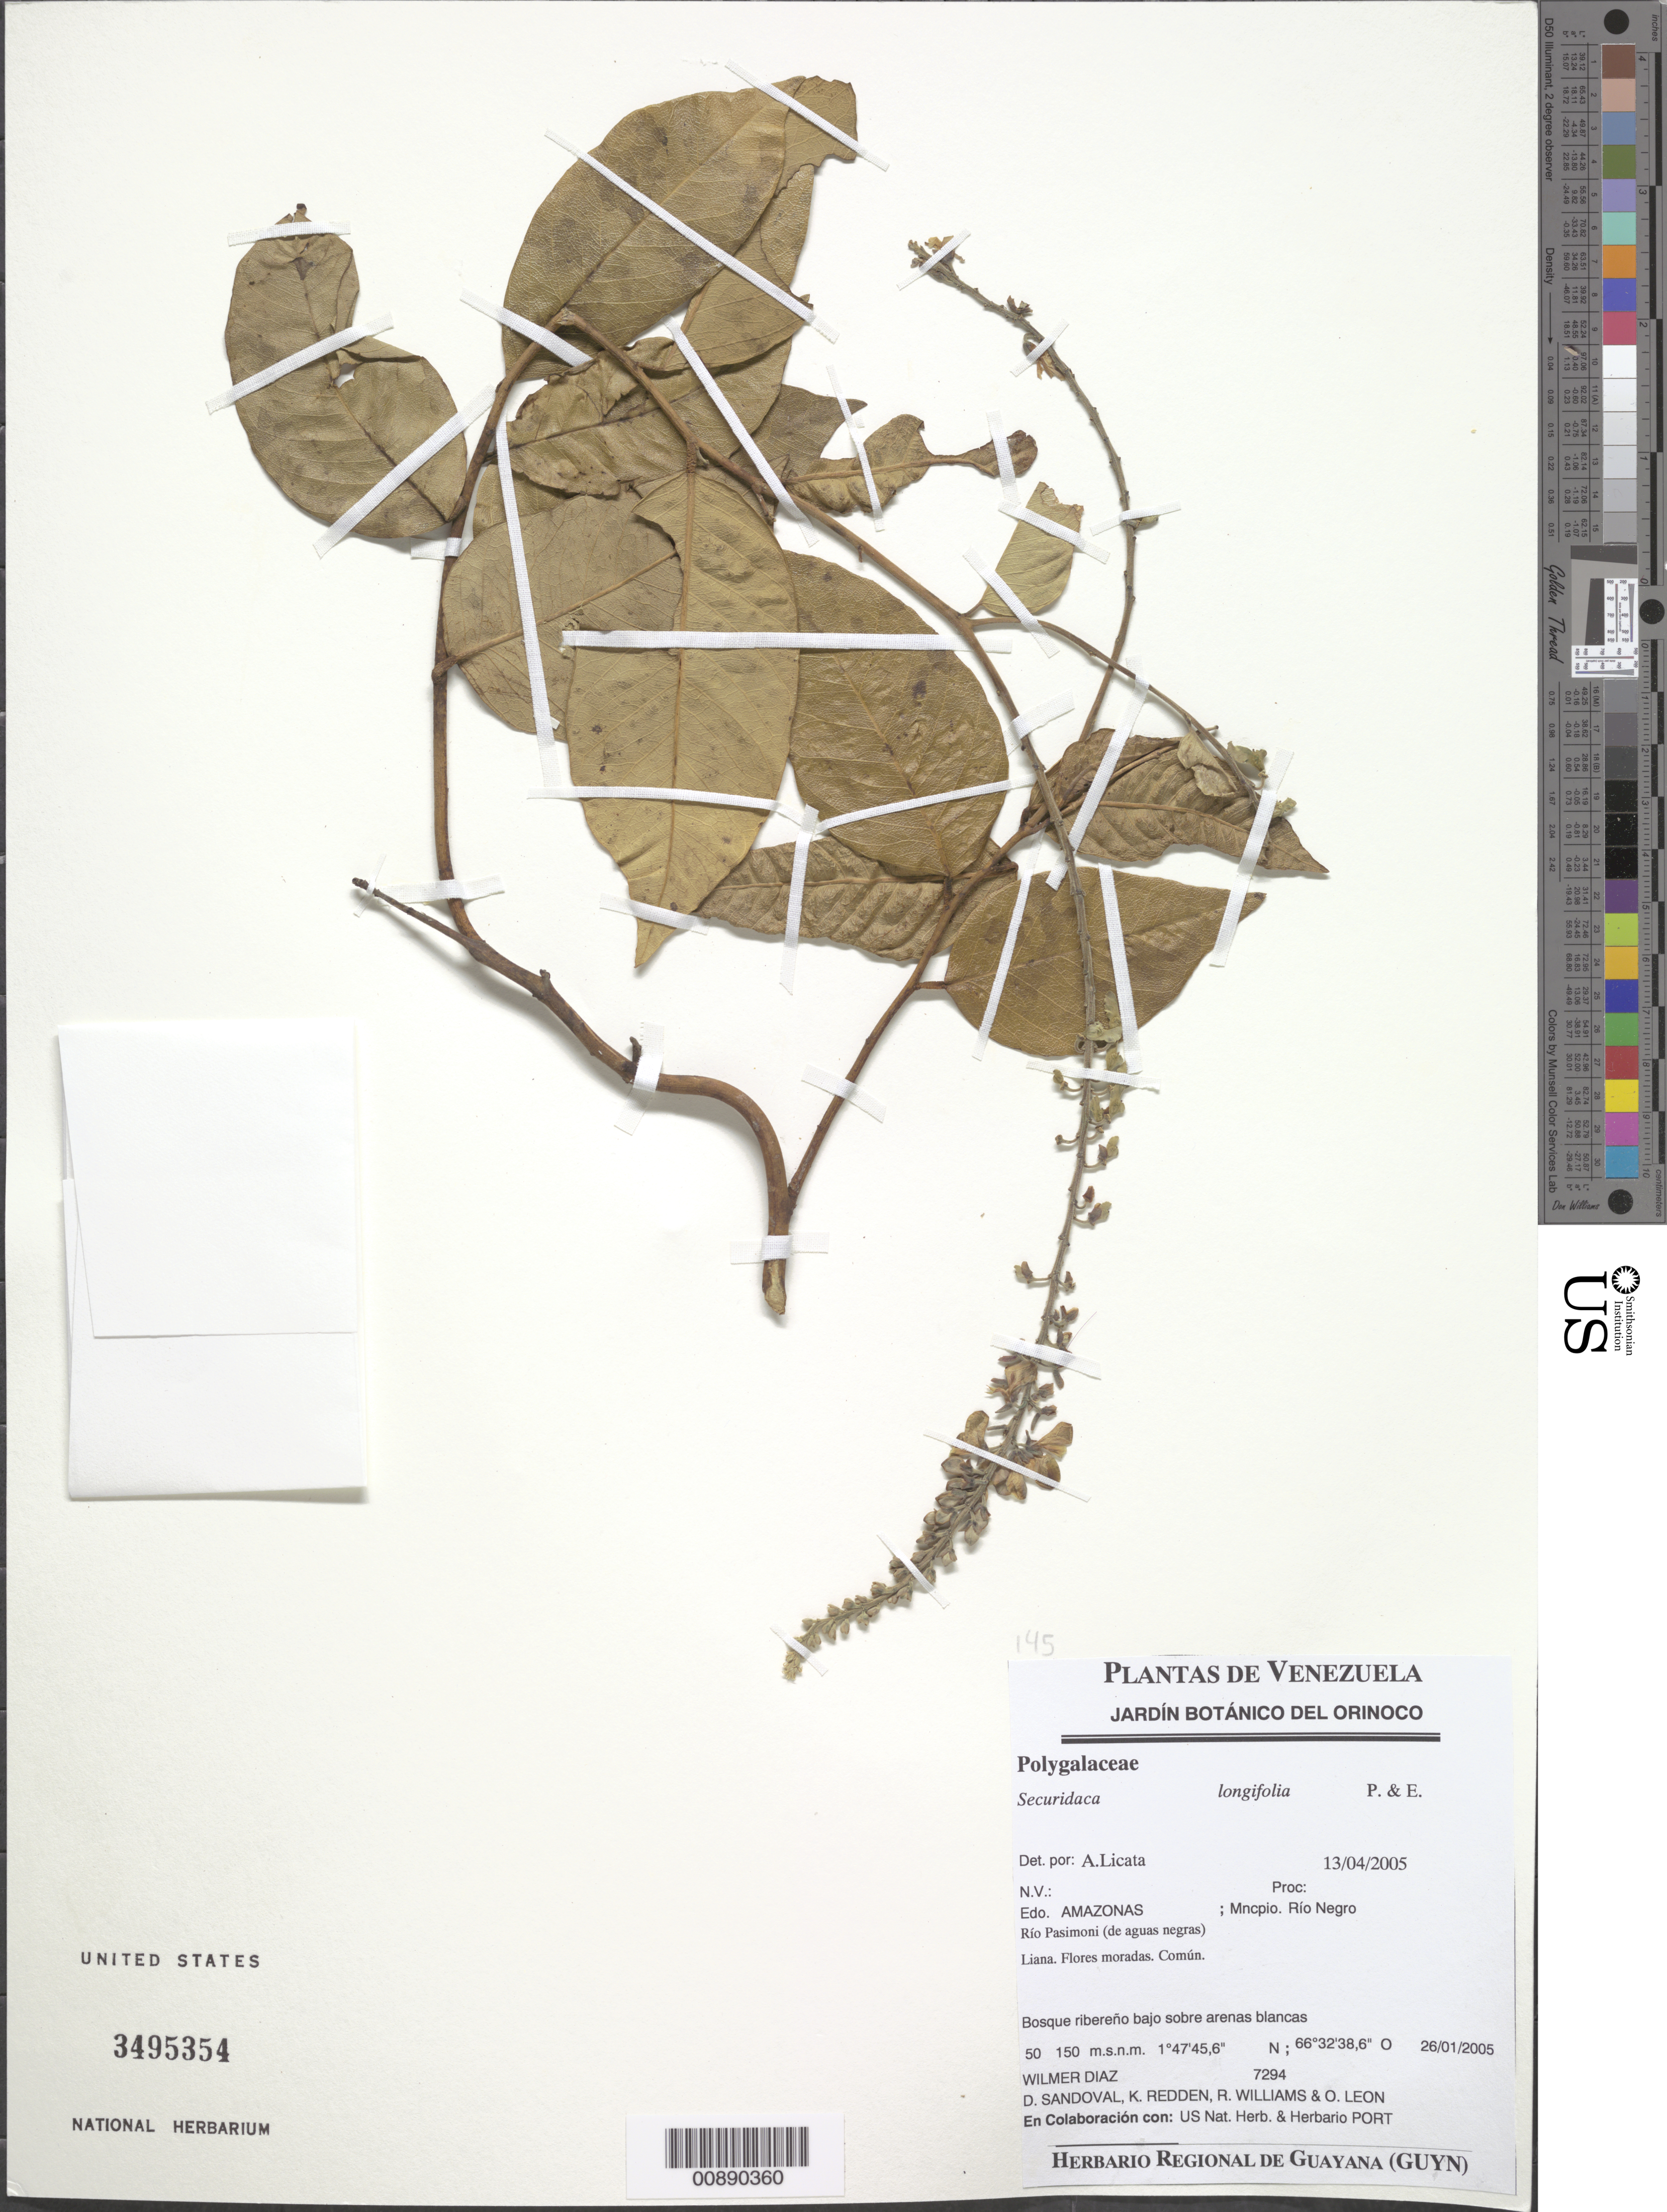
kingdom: Plantae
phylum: Tracheophyta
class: Magnoliopsida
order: Fabales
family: Polygalaceae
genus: Securidaca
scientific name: Securidaca longifolia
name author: Poepp. & Endl.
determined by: Licata, A., (PORT), Univ. Nac. Exp. de los Llanos Ezequiel Zamora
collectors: W. Díaz P., D. Sandoval, K. M. Redden, R. Williams & O. León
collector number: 7294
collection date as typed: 26-Jan-05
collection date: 2005-01-26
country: Venezuela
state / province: Amazonas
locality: Mun. Río Negro, Río Pasimoni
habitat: Bosque ribereño bajo sobre arenas blancas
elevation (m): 50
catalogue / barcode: US 3495354